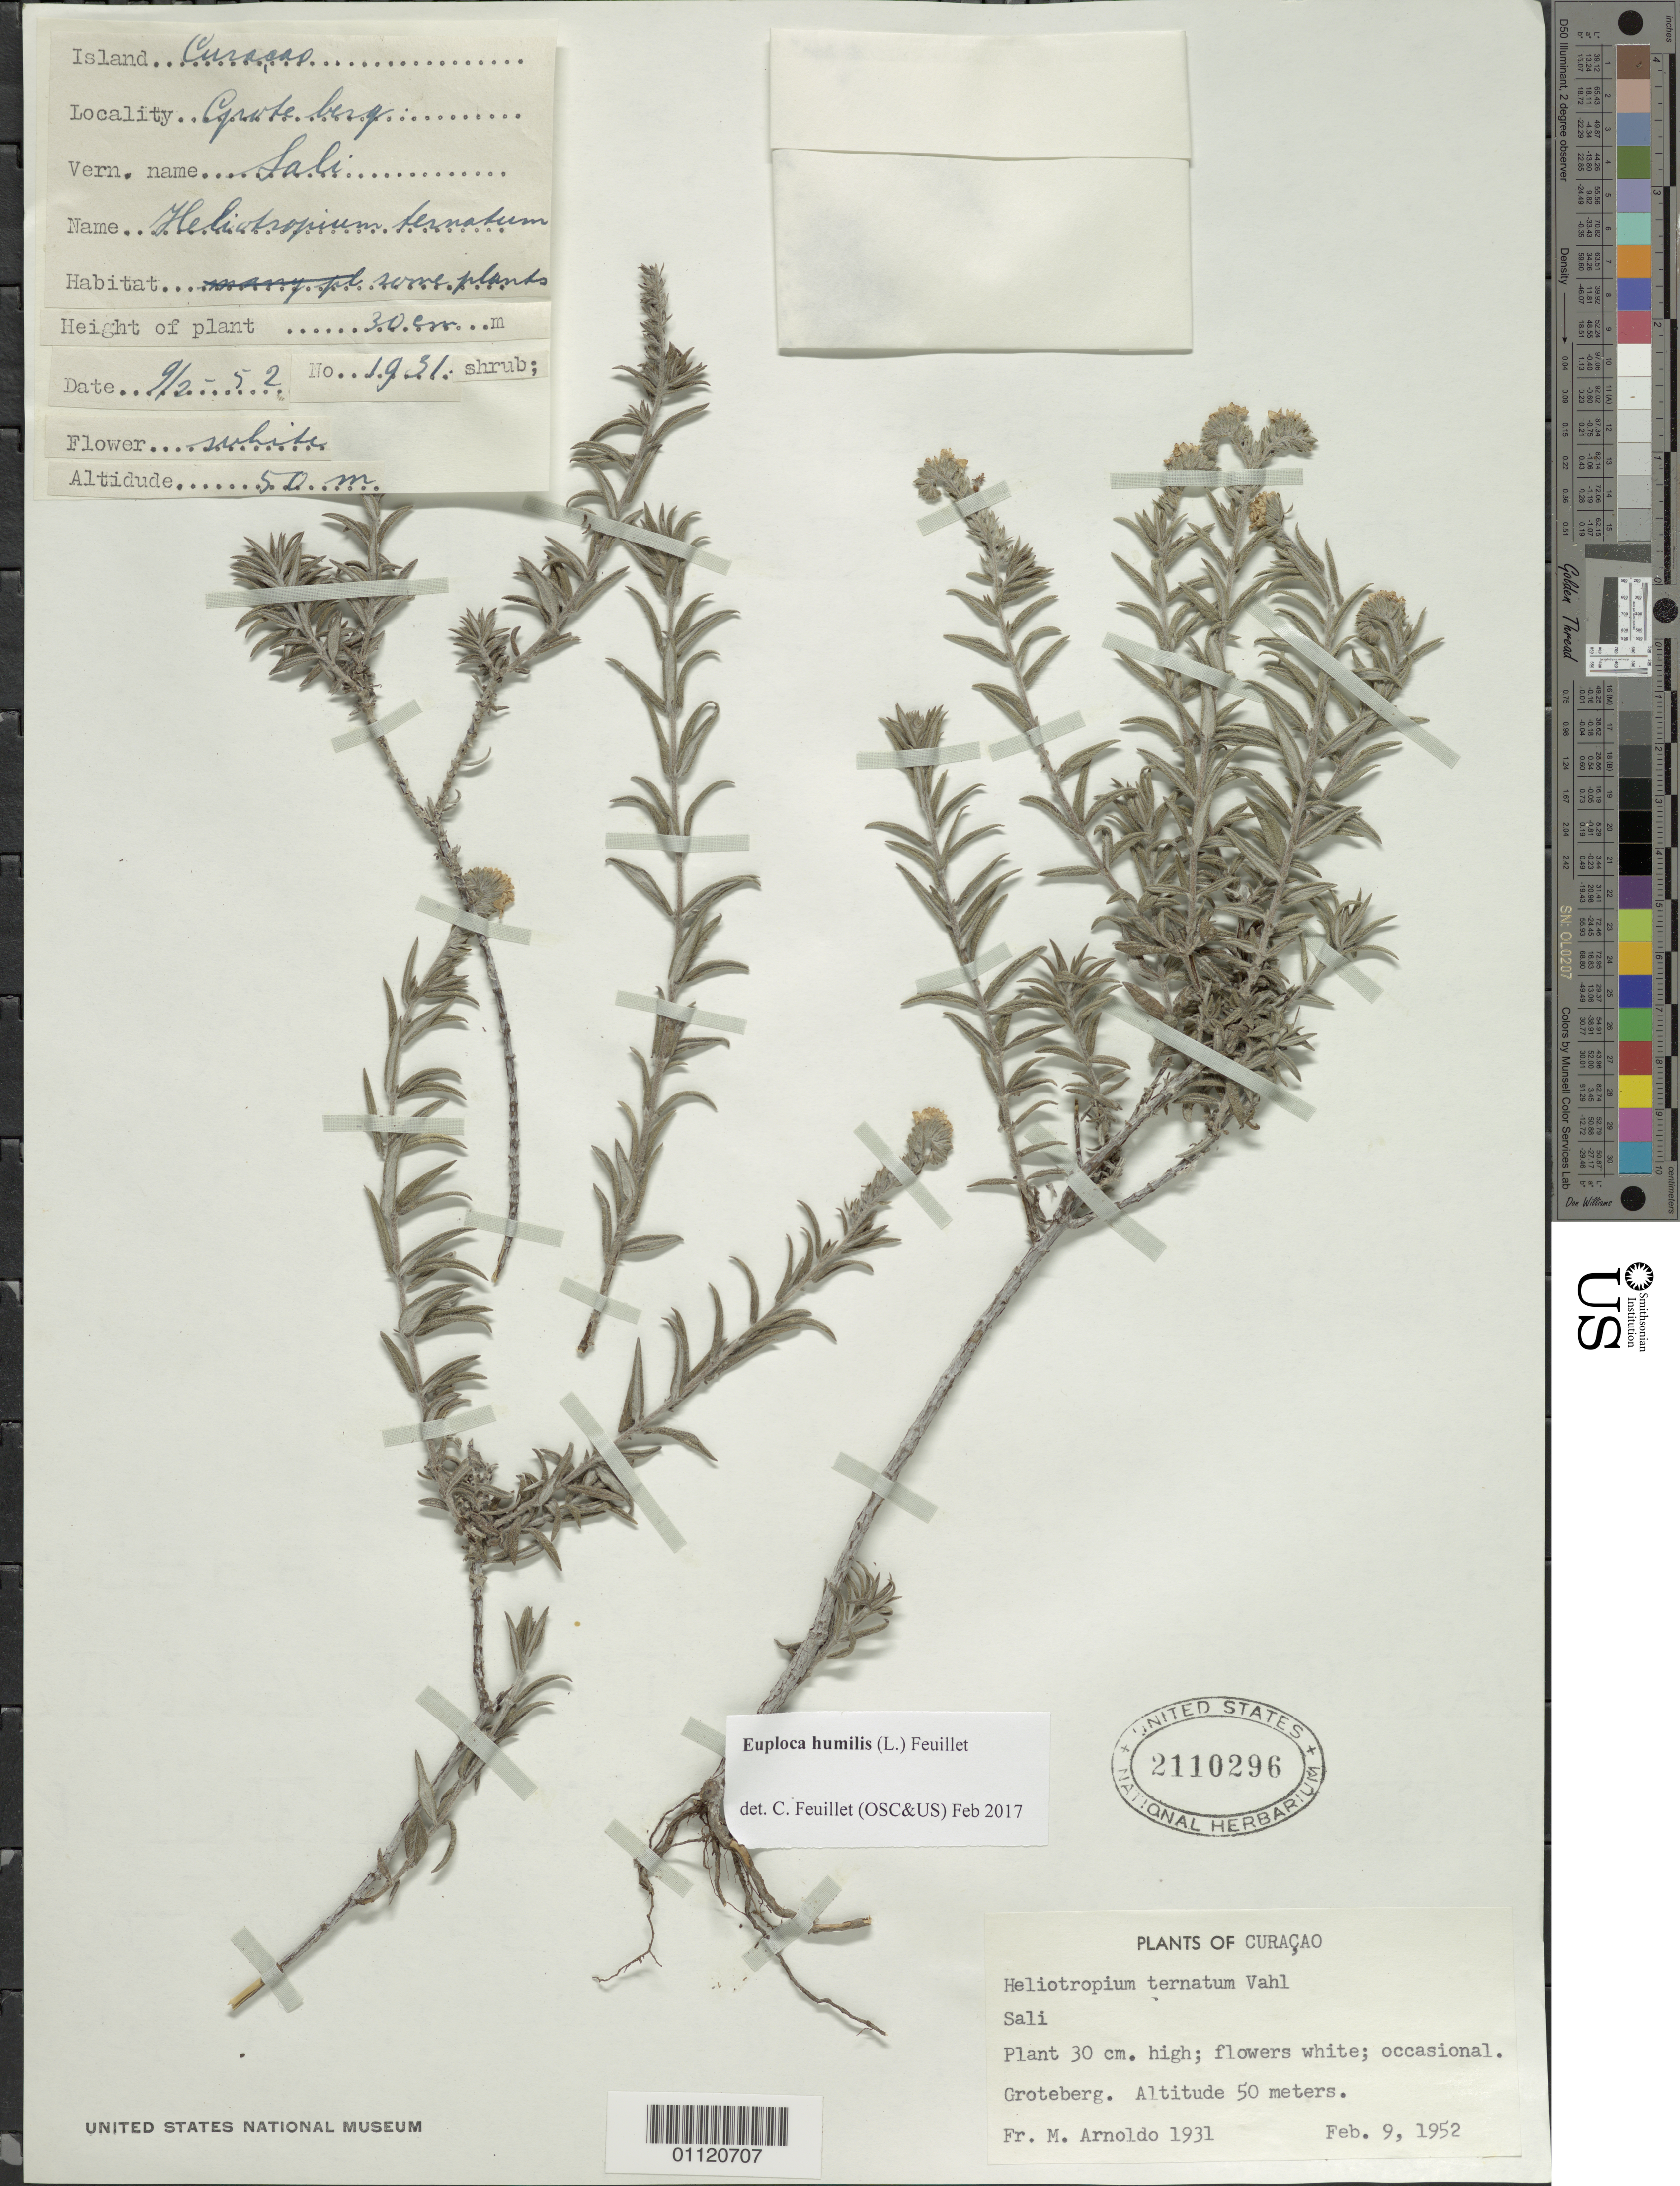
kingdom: Plantae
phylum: Tracheophyta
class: Magnoliopsida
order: Boraginales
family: Heliotropiaceae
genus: Heliotropium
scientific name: Heliotropium ternatum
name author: Vahl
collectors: N. Arnoldo-Broeders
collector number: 1931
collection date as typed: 09 Feb 1952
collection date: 1952-02-09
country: Curaçao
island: Curaçao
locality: Groteberg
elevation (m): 50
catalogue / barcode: US 2110296